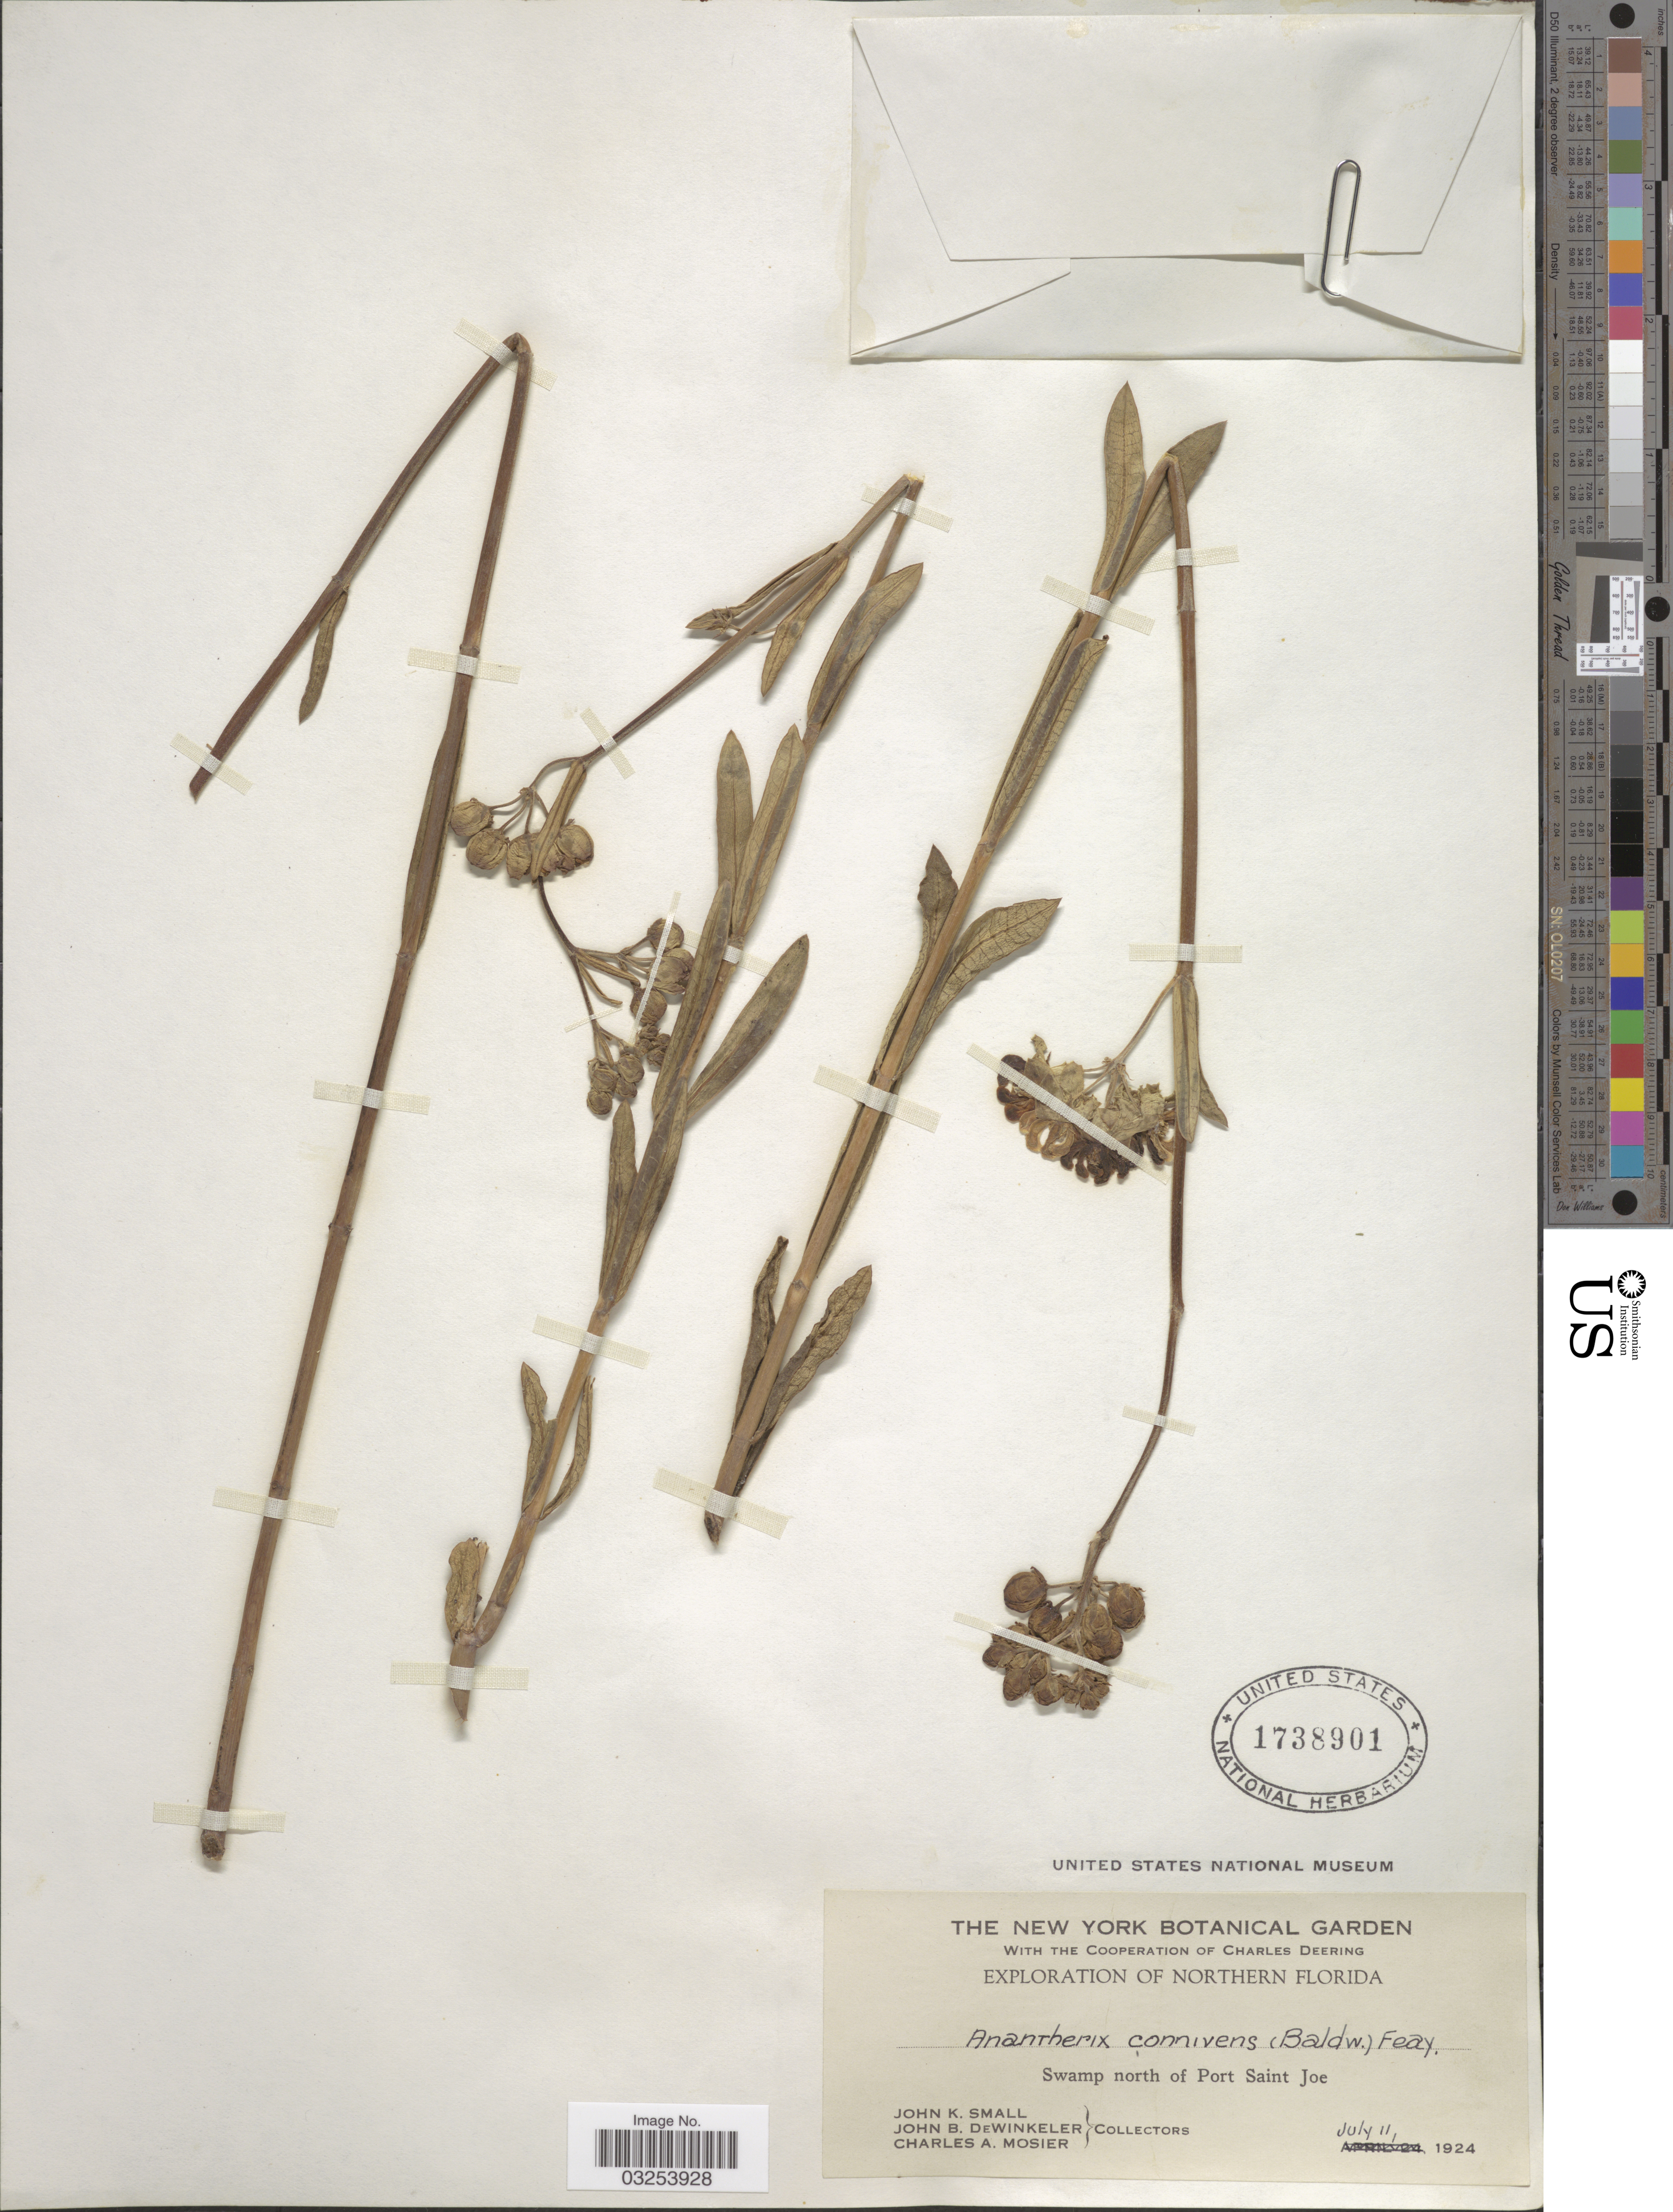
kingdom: Plantae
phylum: Tracheophyta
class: Magnoliopsida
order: Gentianales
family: Apocynaceae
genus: Asclepias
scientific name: Asclepias connivens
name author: Baldwin ex Elliot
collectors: J. K. Small, J. B. Dewinkeler & C. A. Mosier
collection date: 1924-07-11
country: United States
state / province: Florida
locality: Northern Florida. Swamp north of Port Saint Joe.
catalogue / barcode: US 1738901